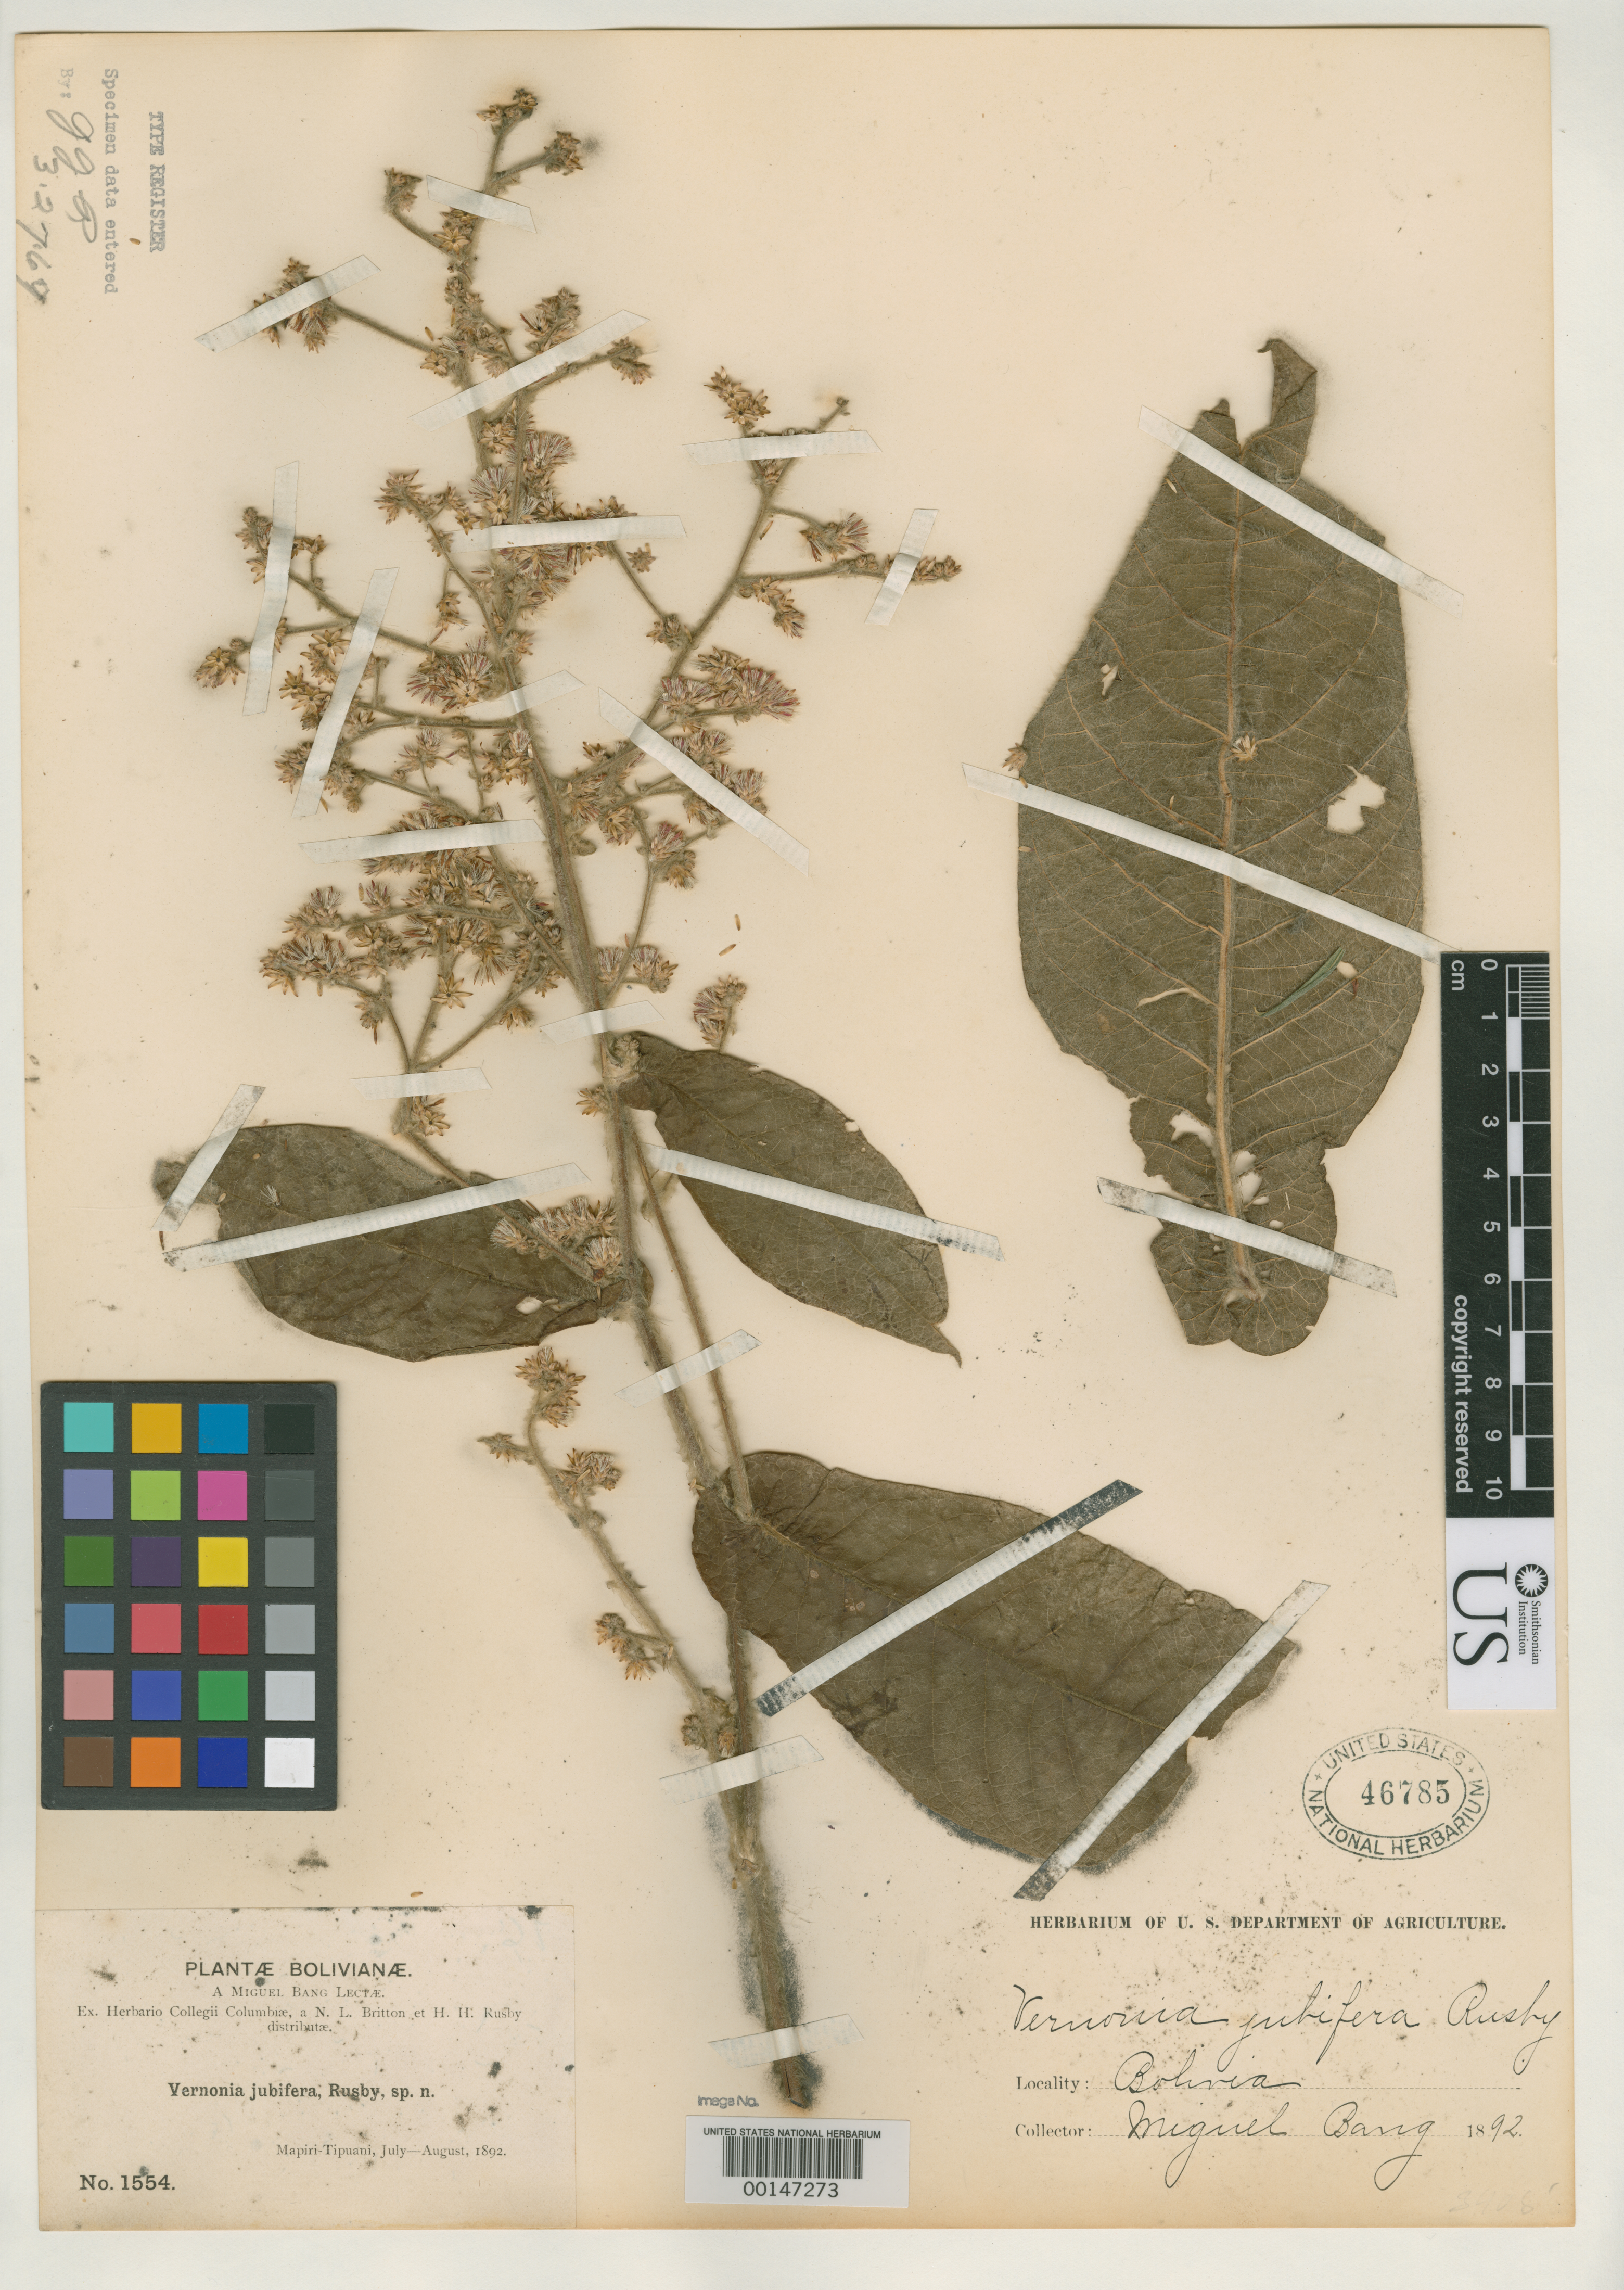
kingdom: Plantae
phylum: Tracheophyta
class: Magnoliopsida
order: Asterales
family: Asteraceae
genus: Vernonia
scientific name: Vernonia jubifera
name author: Rusby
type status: Isotype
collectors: M. Bang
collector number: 1554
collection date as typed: Jul 1892 to -- Aug 1892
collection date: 1892-07/1892-08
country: Bolivia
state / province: La Paz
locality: Between Mapiri and Tipuani.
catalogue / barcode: US 46785